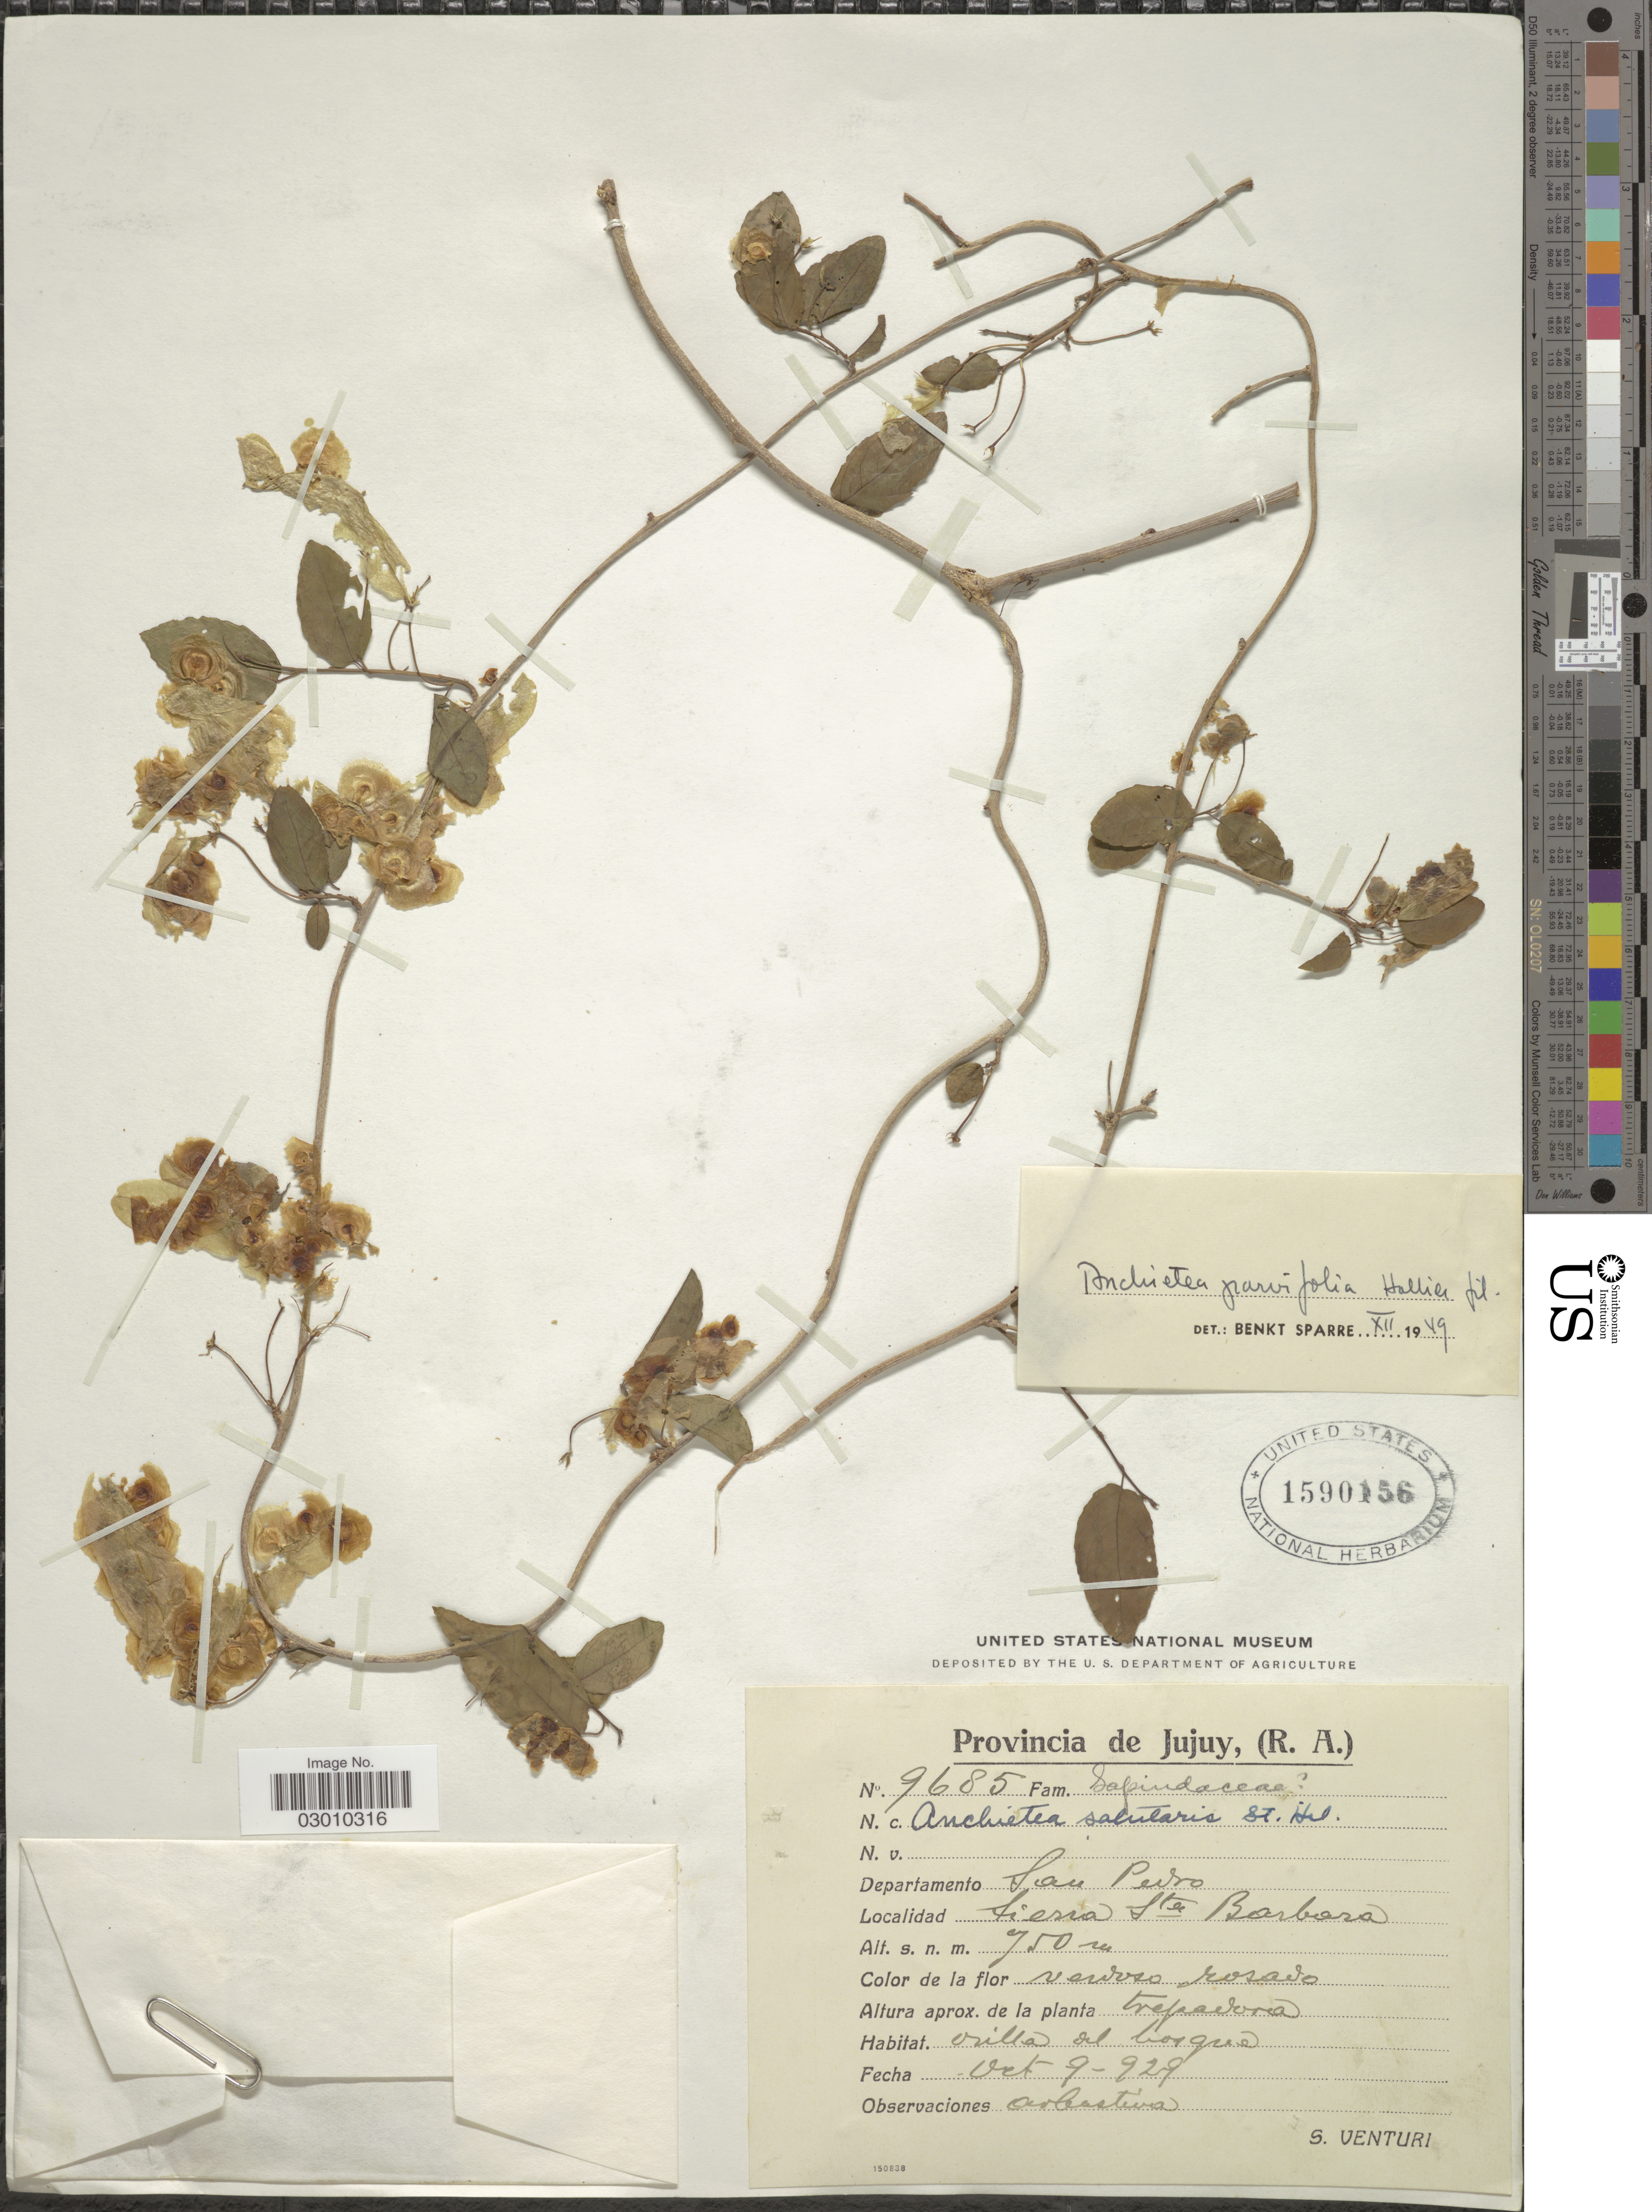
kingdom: Plantae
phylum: Tracheophyta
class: Magnoliopsida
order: Malpighiales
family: Violaceae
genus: Anchietea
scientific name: Anchietea pyrifolia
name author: (Mart.) G. Don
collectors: S. Venturi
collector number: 9685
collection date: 1929-10-09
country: Argentina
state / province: Jujuy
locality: Departamento San Pedro. Sierra Sta Barbara.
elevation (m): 750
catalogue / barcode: US 1590156